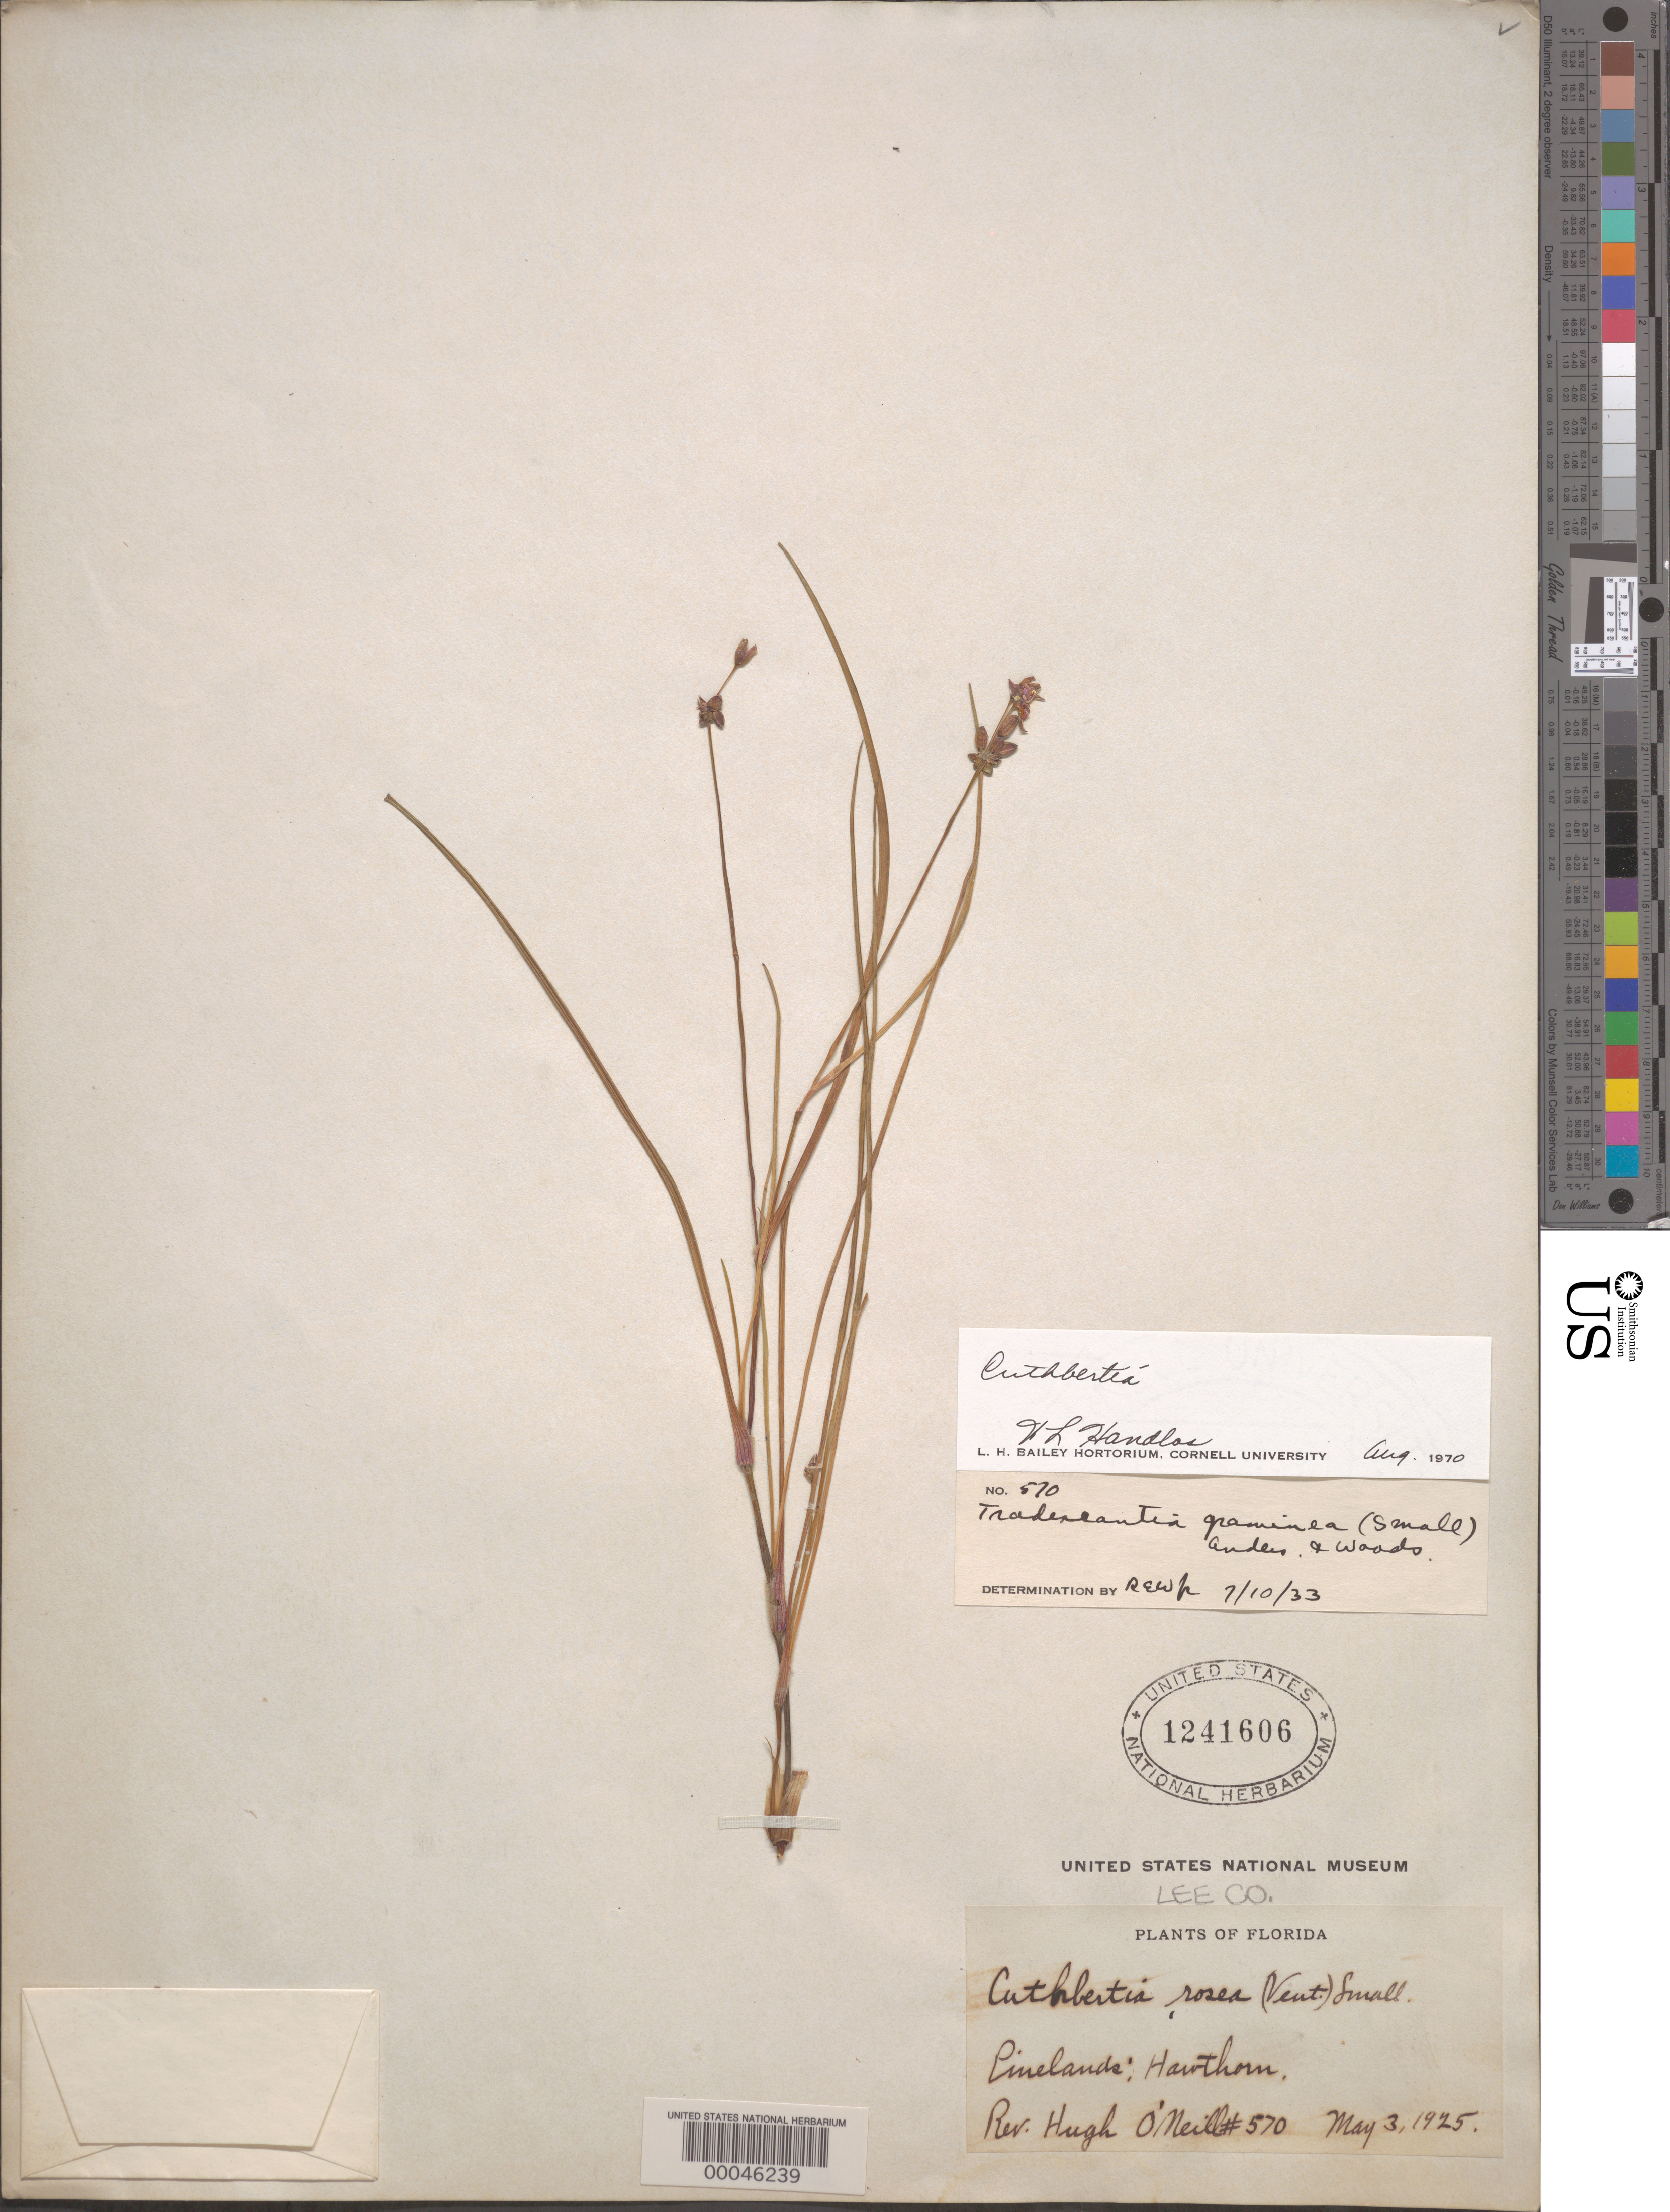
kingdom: Plantae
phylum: Tracheophyta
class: Liliopsida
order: Commelinales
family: Commelinaceae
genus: Cuthbertia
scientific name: Cuthbertia graminea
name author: Small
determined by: Strong, Mark T., (BOT), Smithsonian Institution - National Museum of Natural History (UNITED STATES)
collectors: H. O'Neill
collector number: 570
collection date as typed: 03 May 1925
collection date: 1925-05-03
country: United States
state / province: Florida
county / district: Lee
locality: Hawthorn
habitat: Pinelands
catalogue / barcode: US 1241606